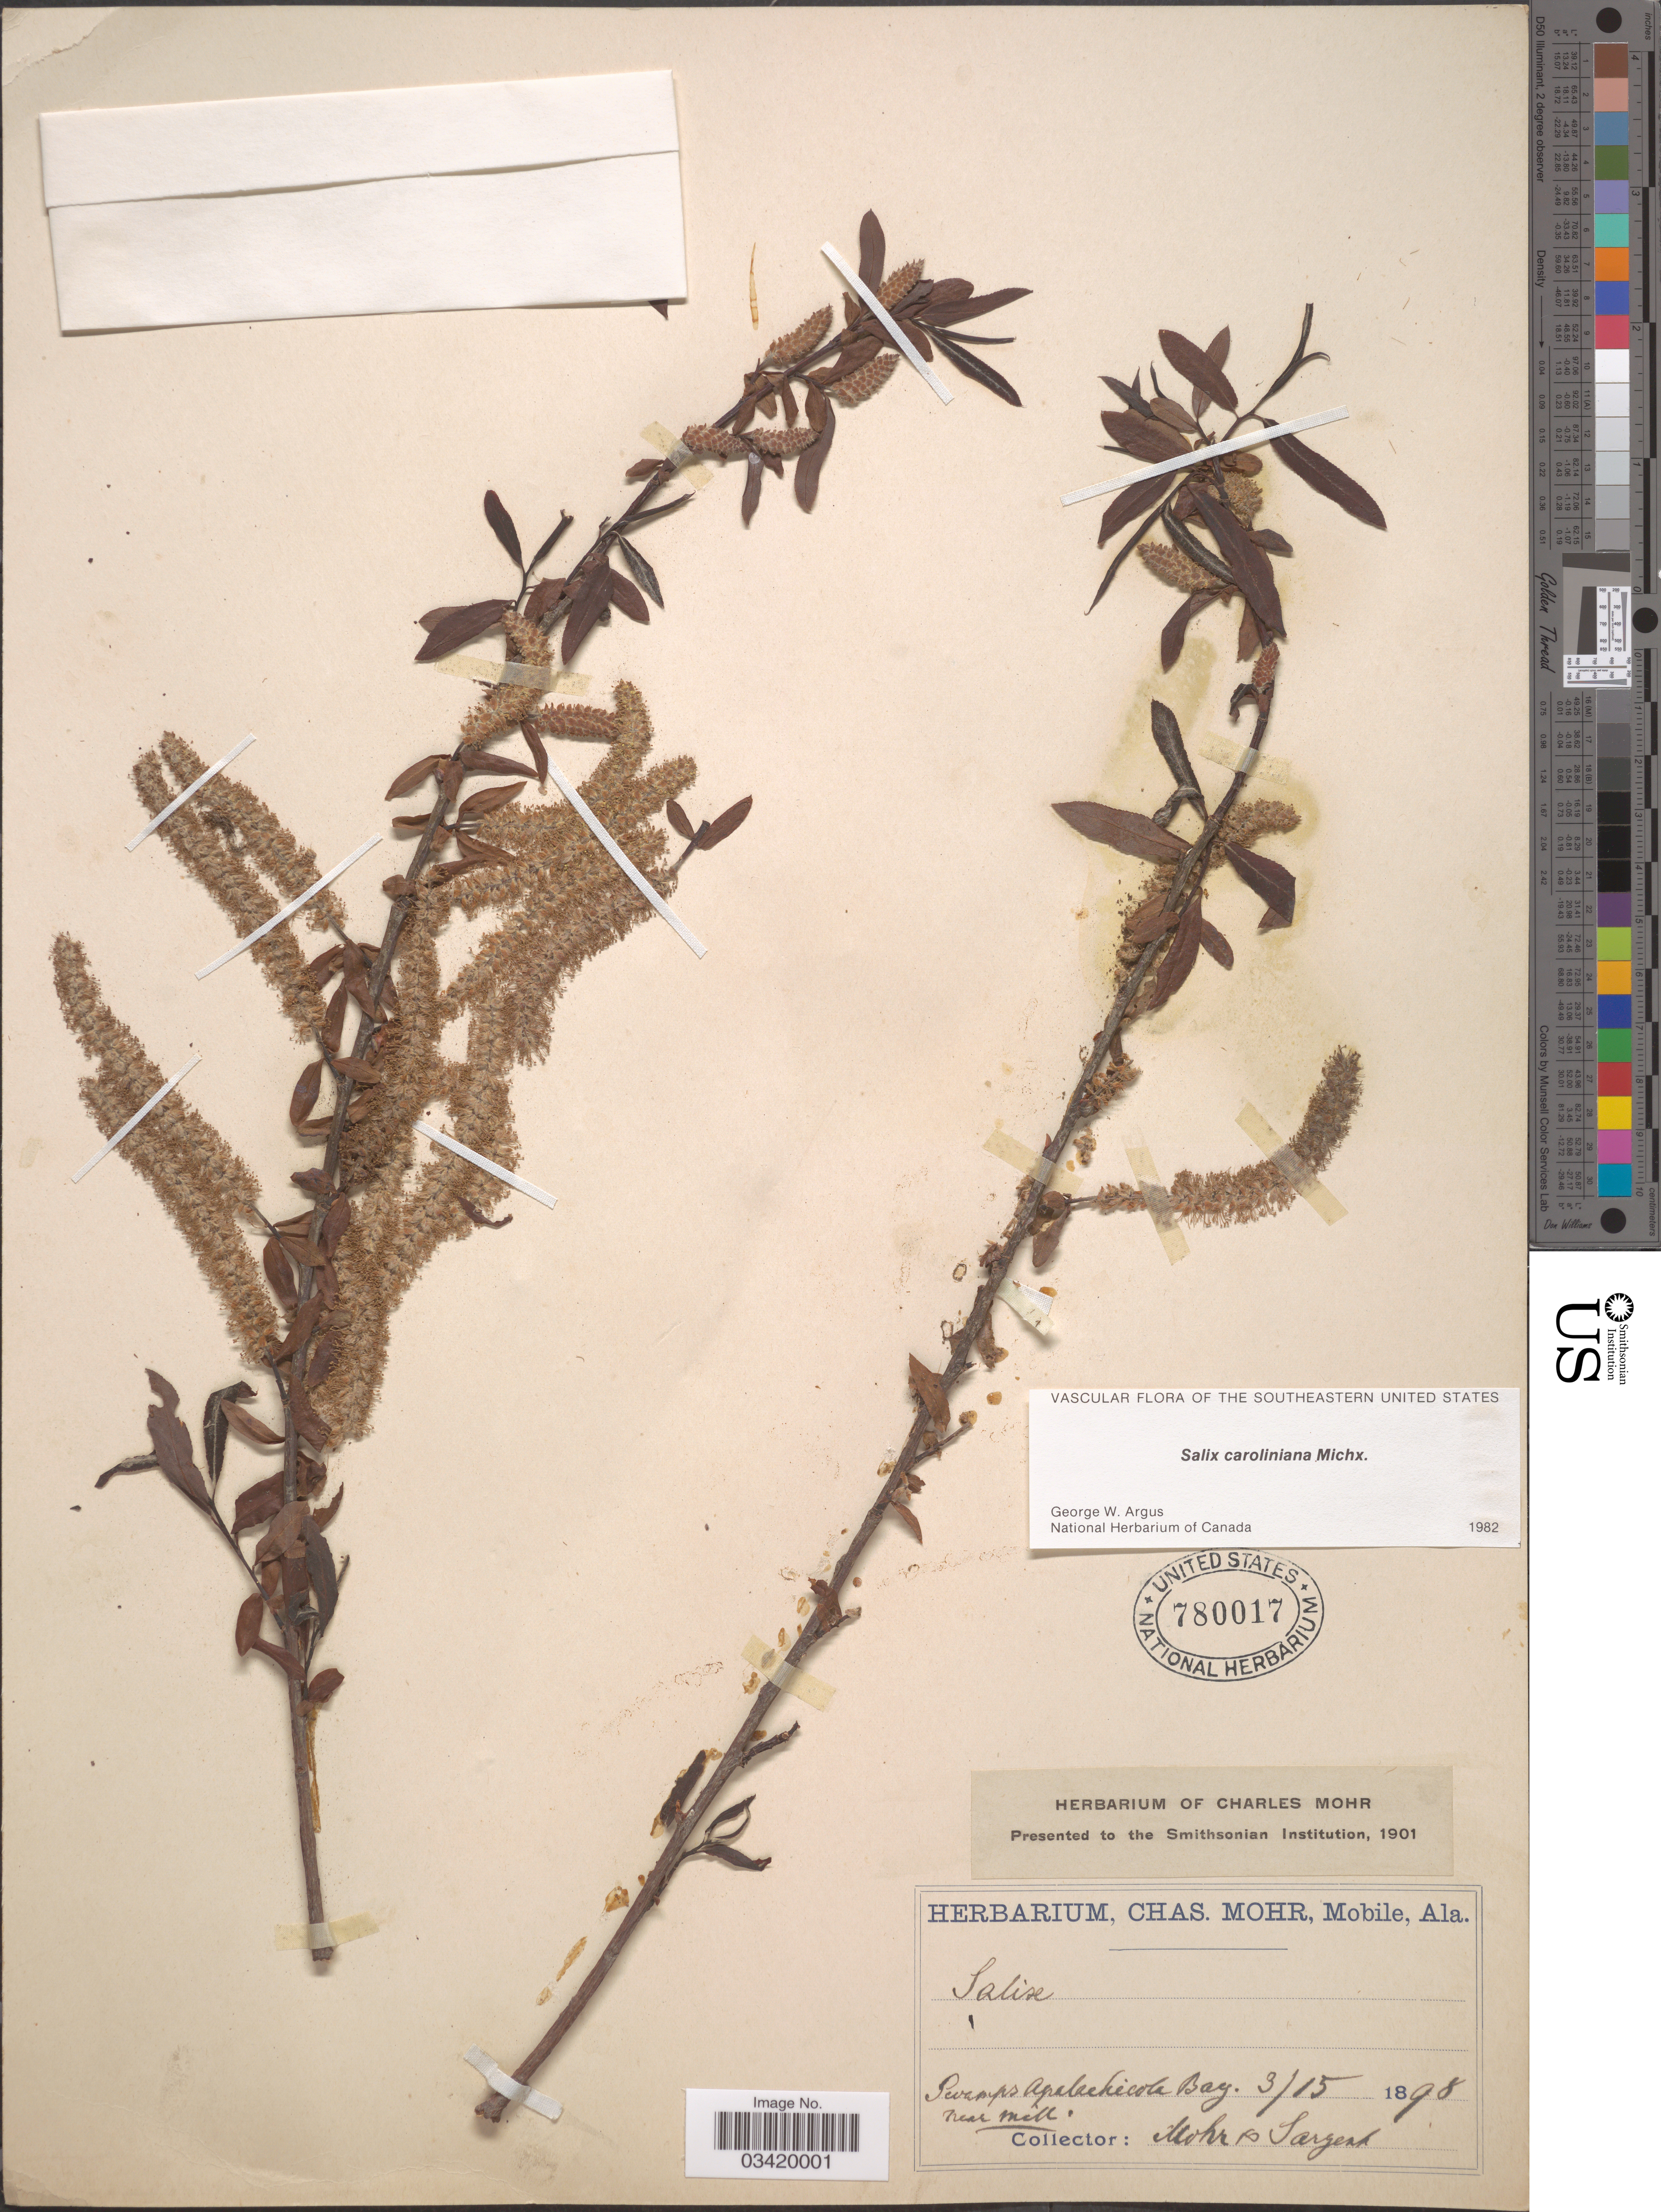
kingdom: Plantae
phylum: Tracheophyta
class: Magnoliopsida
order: Malpighiales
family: Salicaceae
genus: Salix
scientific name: Salix caroliniana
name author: Michx.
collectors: Mohr, C. T. (herbarium) & -- Sargent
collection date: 1898-03-15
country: United States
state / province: Florida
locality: Swamps Apalachicola Bay. Near Mill.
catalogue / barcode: US 780017